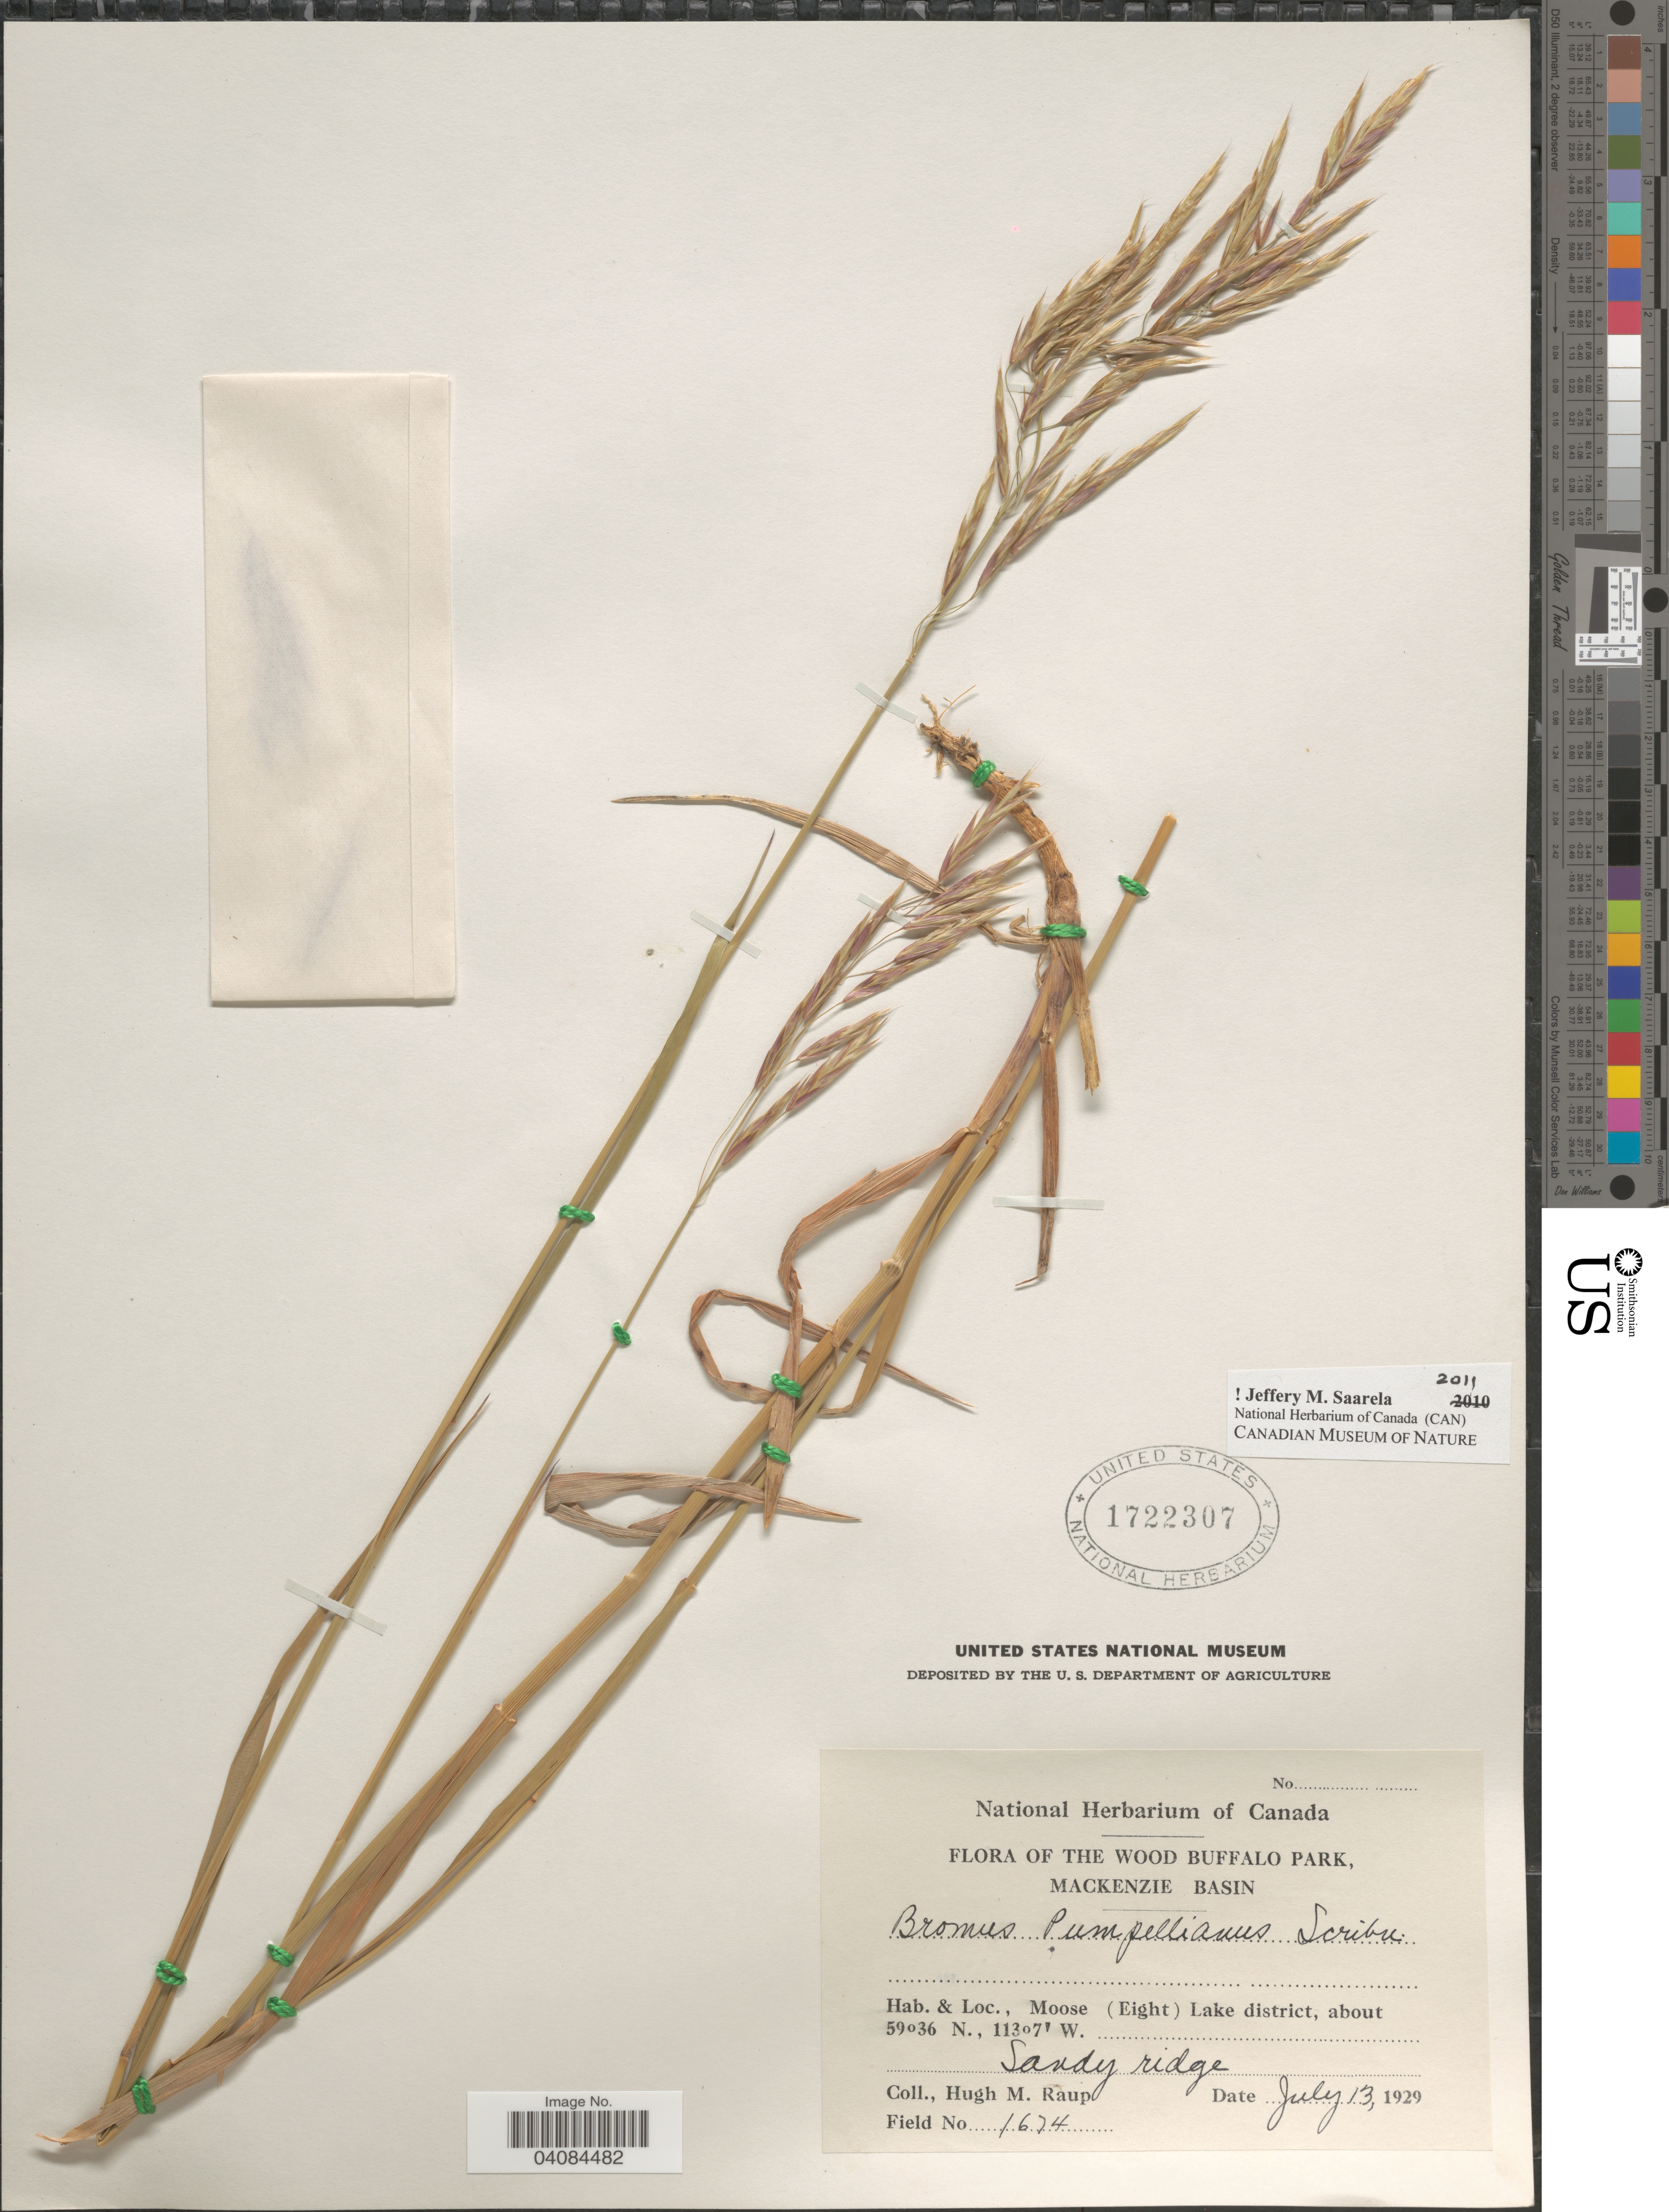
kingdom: Plantae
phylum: Tracheophyta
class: Liliopsida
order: Poales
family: Poaceae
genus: Bromus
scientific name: Bromus pumpellianus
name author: Scribn.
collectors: H. Raup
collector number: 1674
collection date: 1929-07-13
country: Canada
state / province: Alberta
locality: The Wood Buffalo Park, Mackenzie Basin. Moose (Eight) Lake district. Sandy ridge.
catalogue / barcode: US 1722307